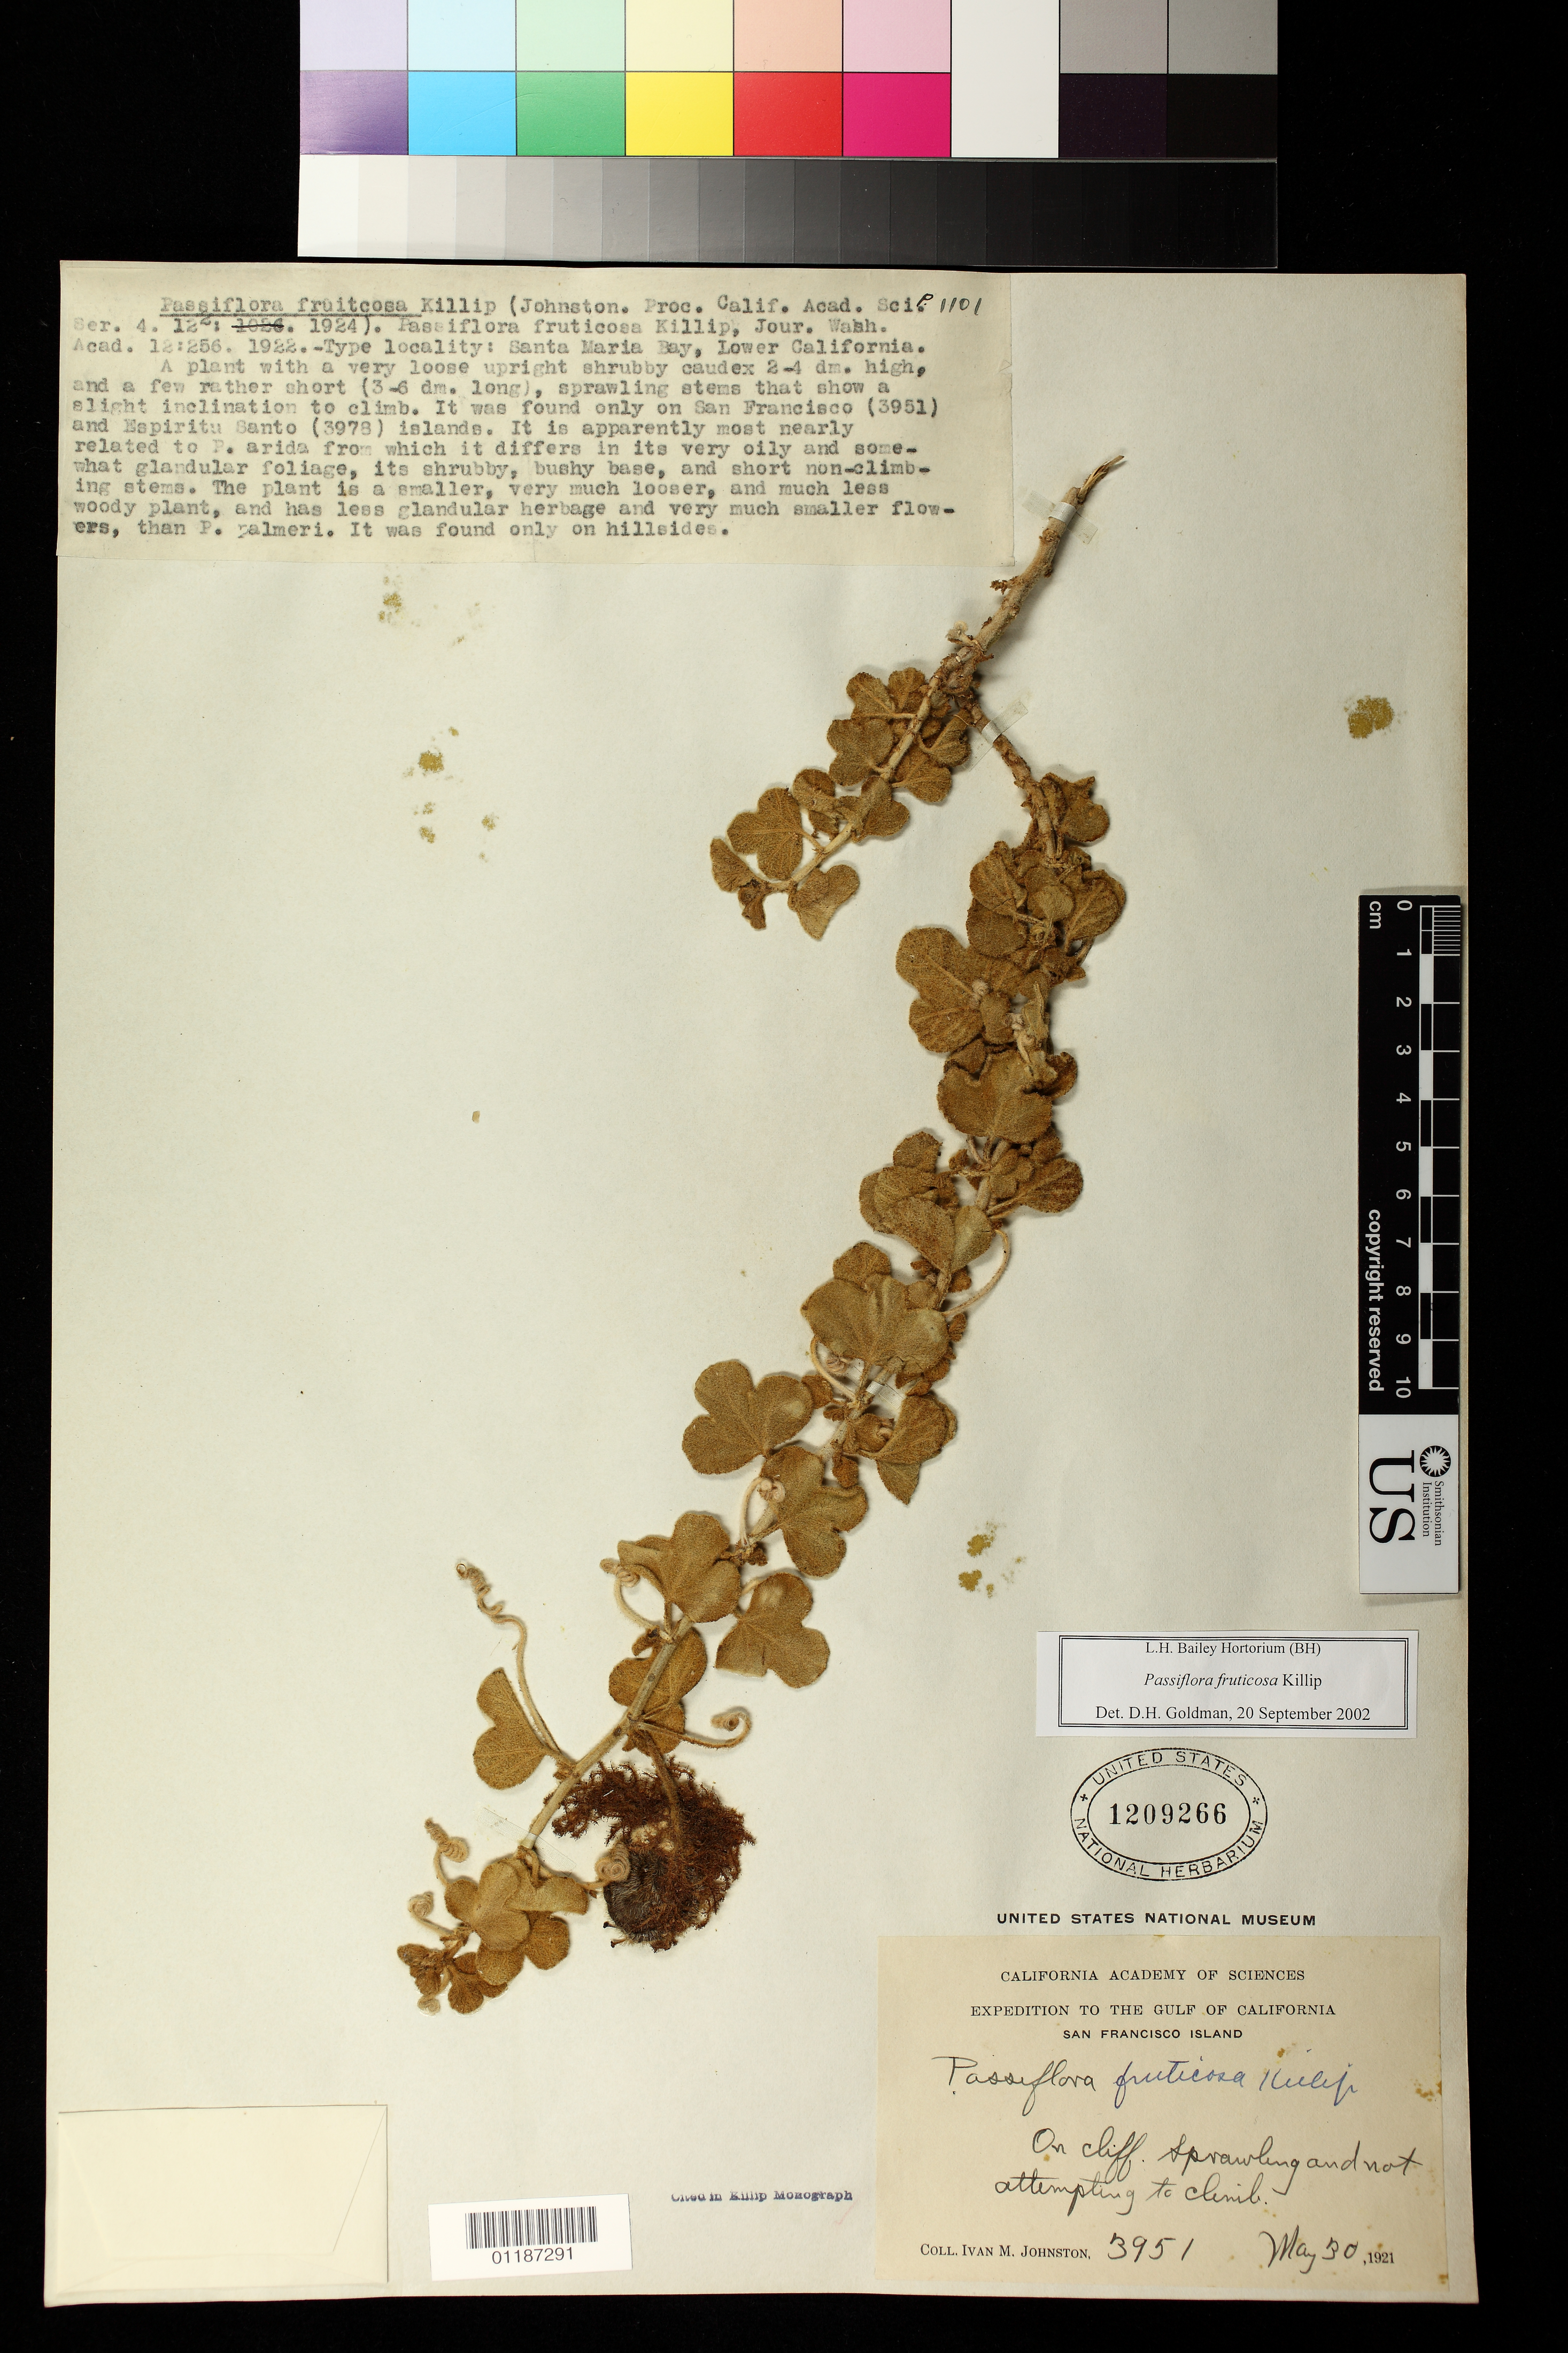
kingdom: Plantae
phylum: Tracheophyta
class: Magnoliopsida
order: Malpighiales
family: Passifloraceae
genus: Passiflora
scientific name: Passiflora fruticosa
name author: Killip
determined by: Svoboda, Harlan T., (NA), US Department of Agriculture (UNITED STATES)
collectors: I.M. Johnston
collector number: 3951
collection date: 1921-05-30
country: Mexico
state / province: Baja California Sur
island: San Francisco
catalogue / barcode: US 1209266